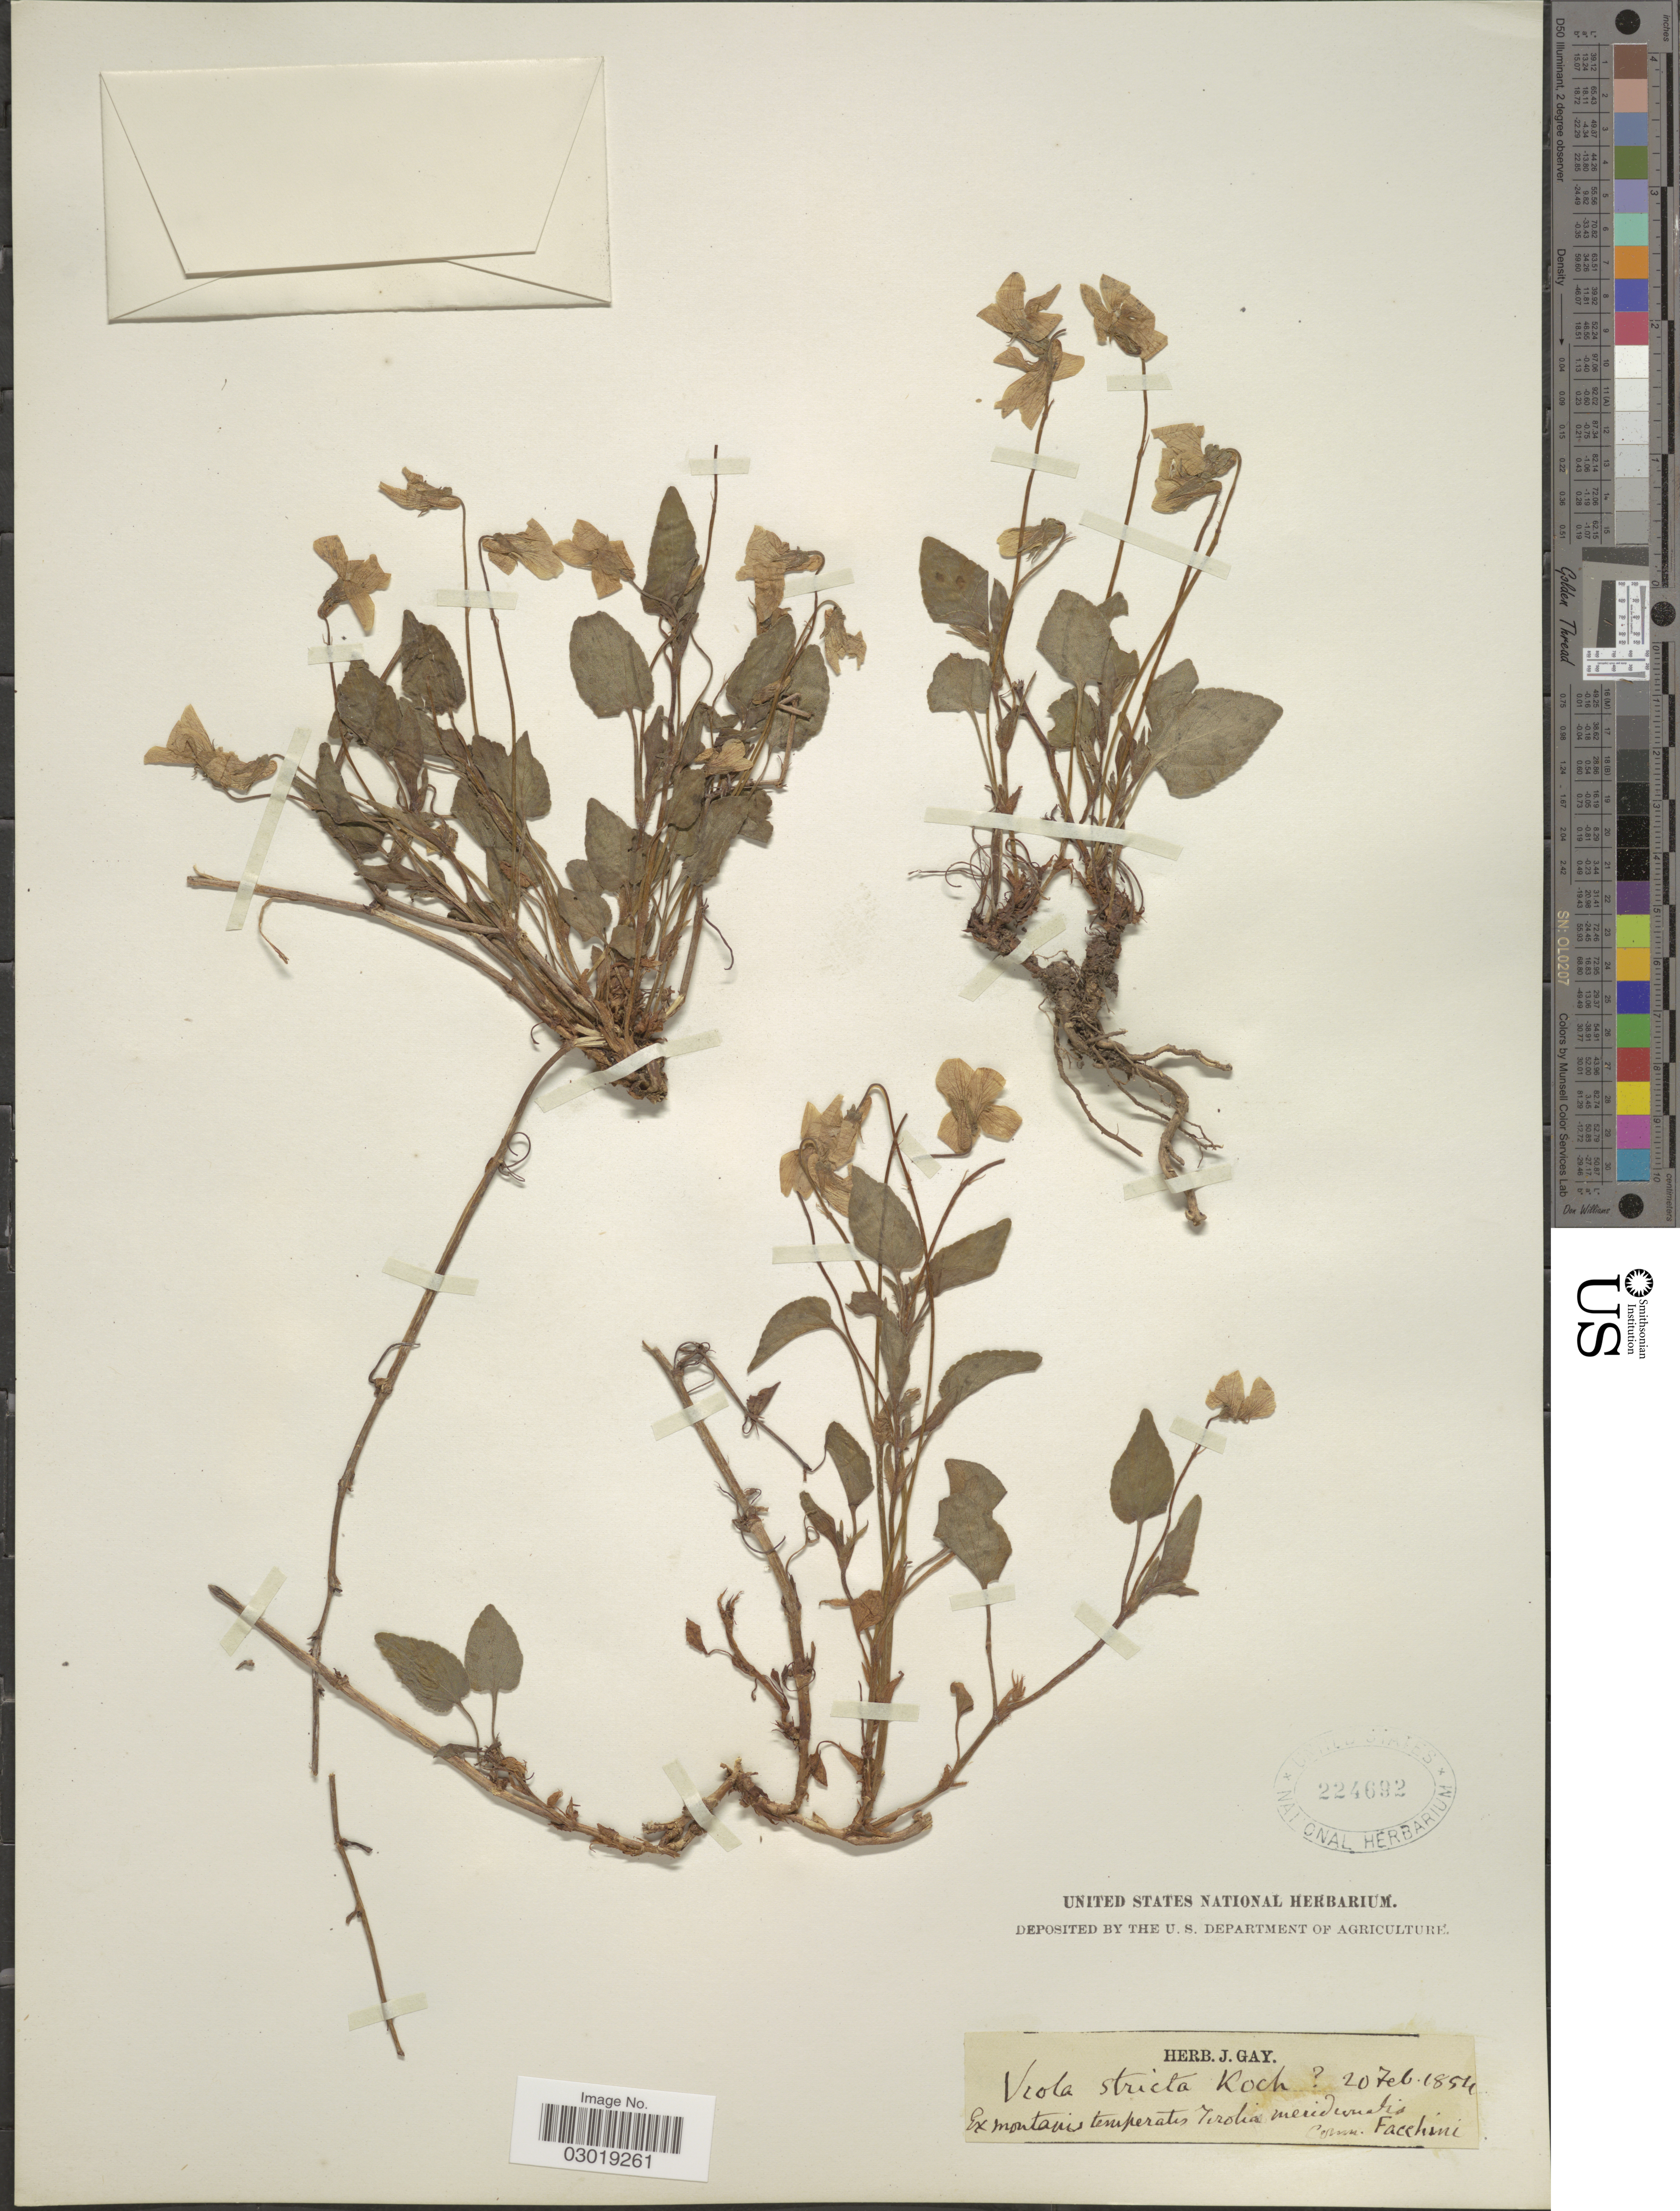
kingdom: Plantae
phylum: Tracheophyta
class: Magnoliopsida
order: Malpighiales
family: Violaceae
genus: Viola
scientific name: Viola stricta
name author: (Vent.) Poir.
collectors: ex herb. J. Gay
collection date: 1854-02-20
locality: Ex montanis temperatis Tirolia meridionalis.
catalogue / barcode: US 224692